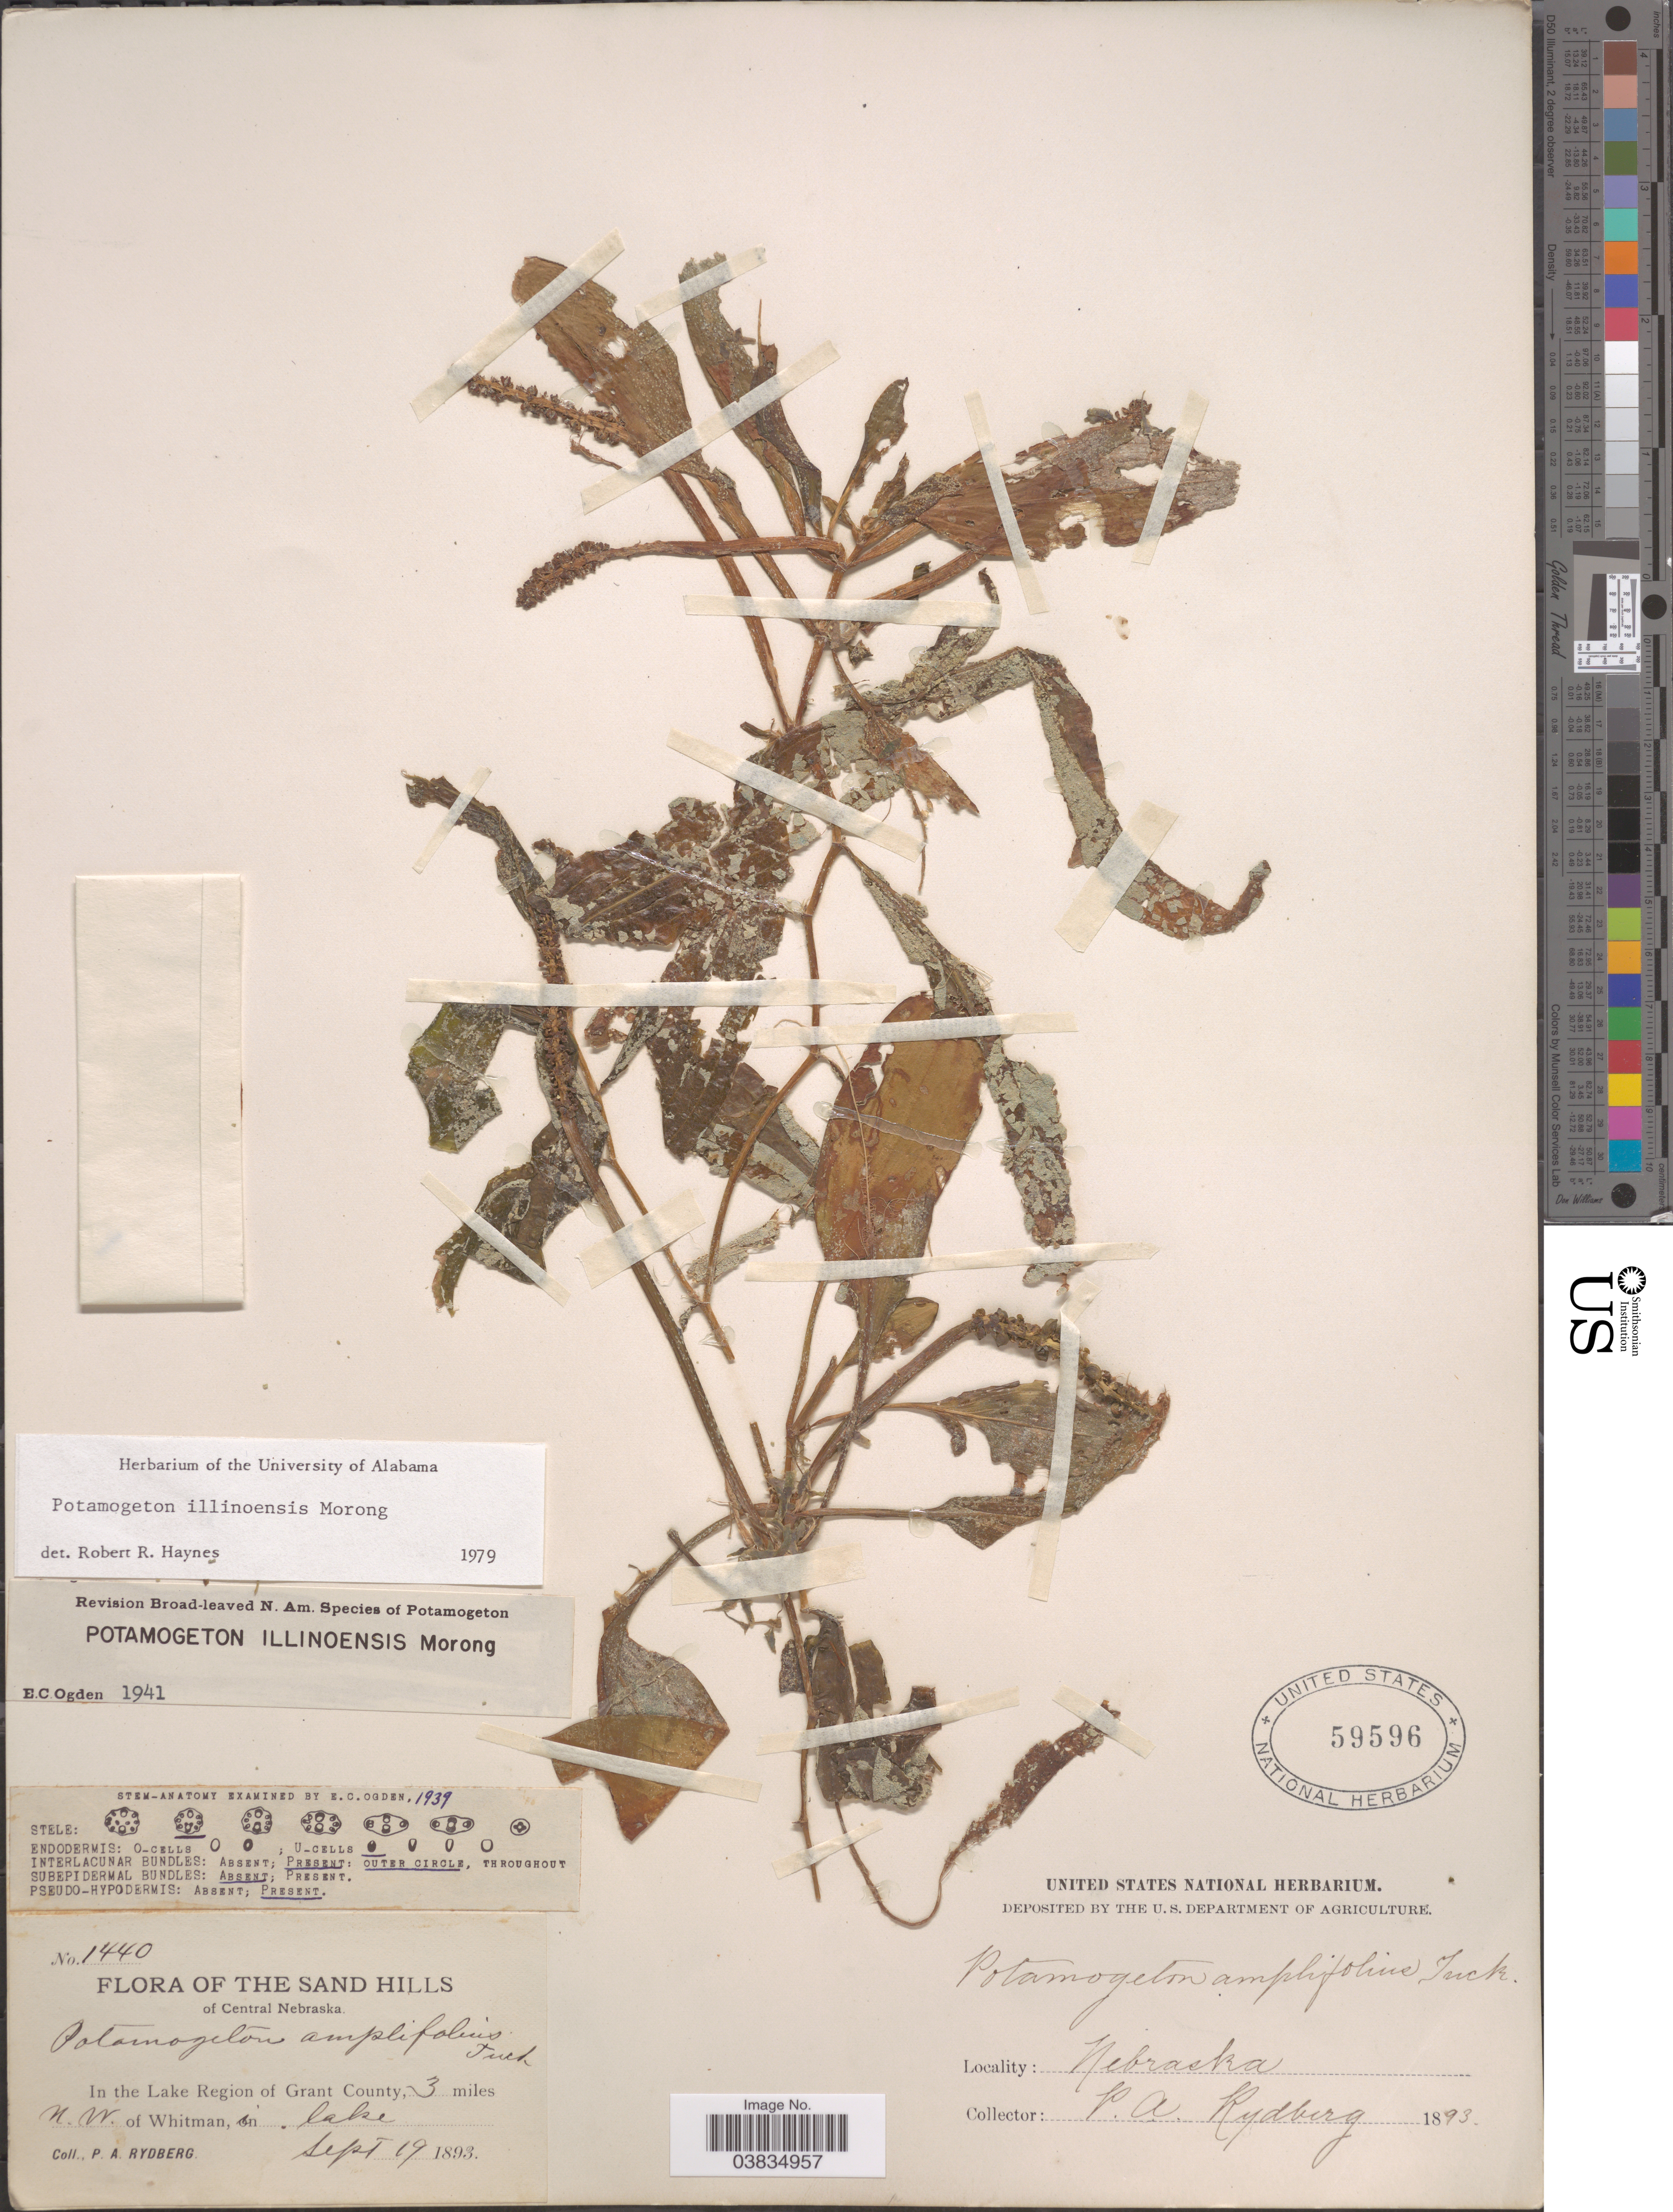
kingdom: Plantae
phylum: Tracheophyta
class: Liliopsida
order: Alismatales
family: Potamogetonaceae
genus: Potamogeton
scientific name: Potamogeton illinoensis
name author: Morong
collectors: P. A. Rydberg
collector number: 1440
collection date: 1893-09-19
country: United States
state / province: Nebraska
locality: Sand Hills of Central Nebraska. In the Lake Region of Grant County, 3 miles N.W. of Whitman, in lake.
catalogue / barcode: US 59596